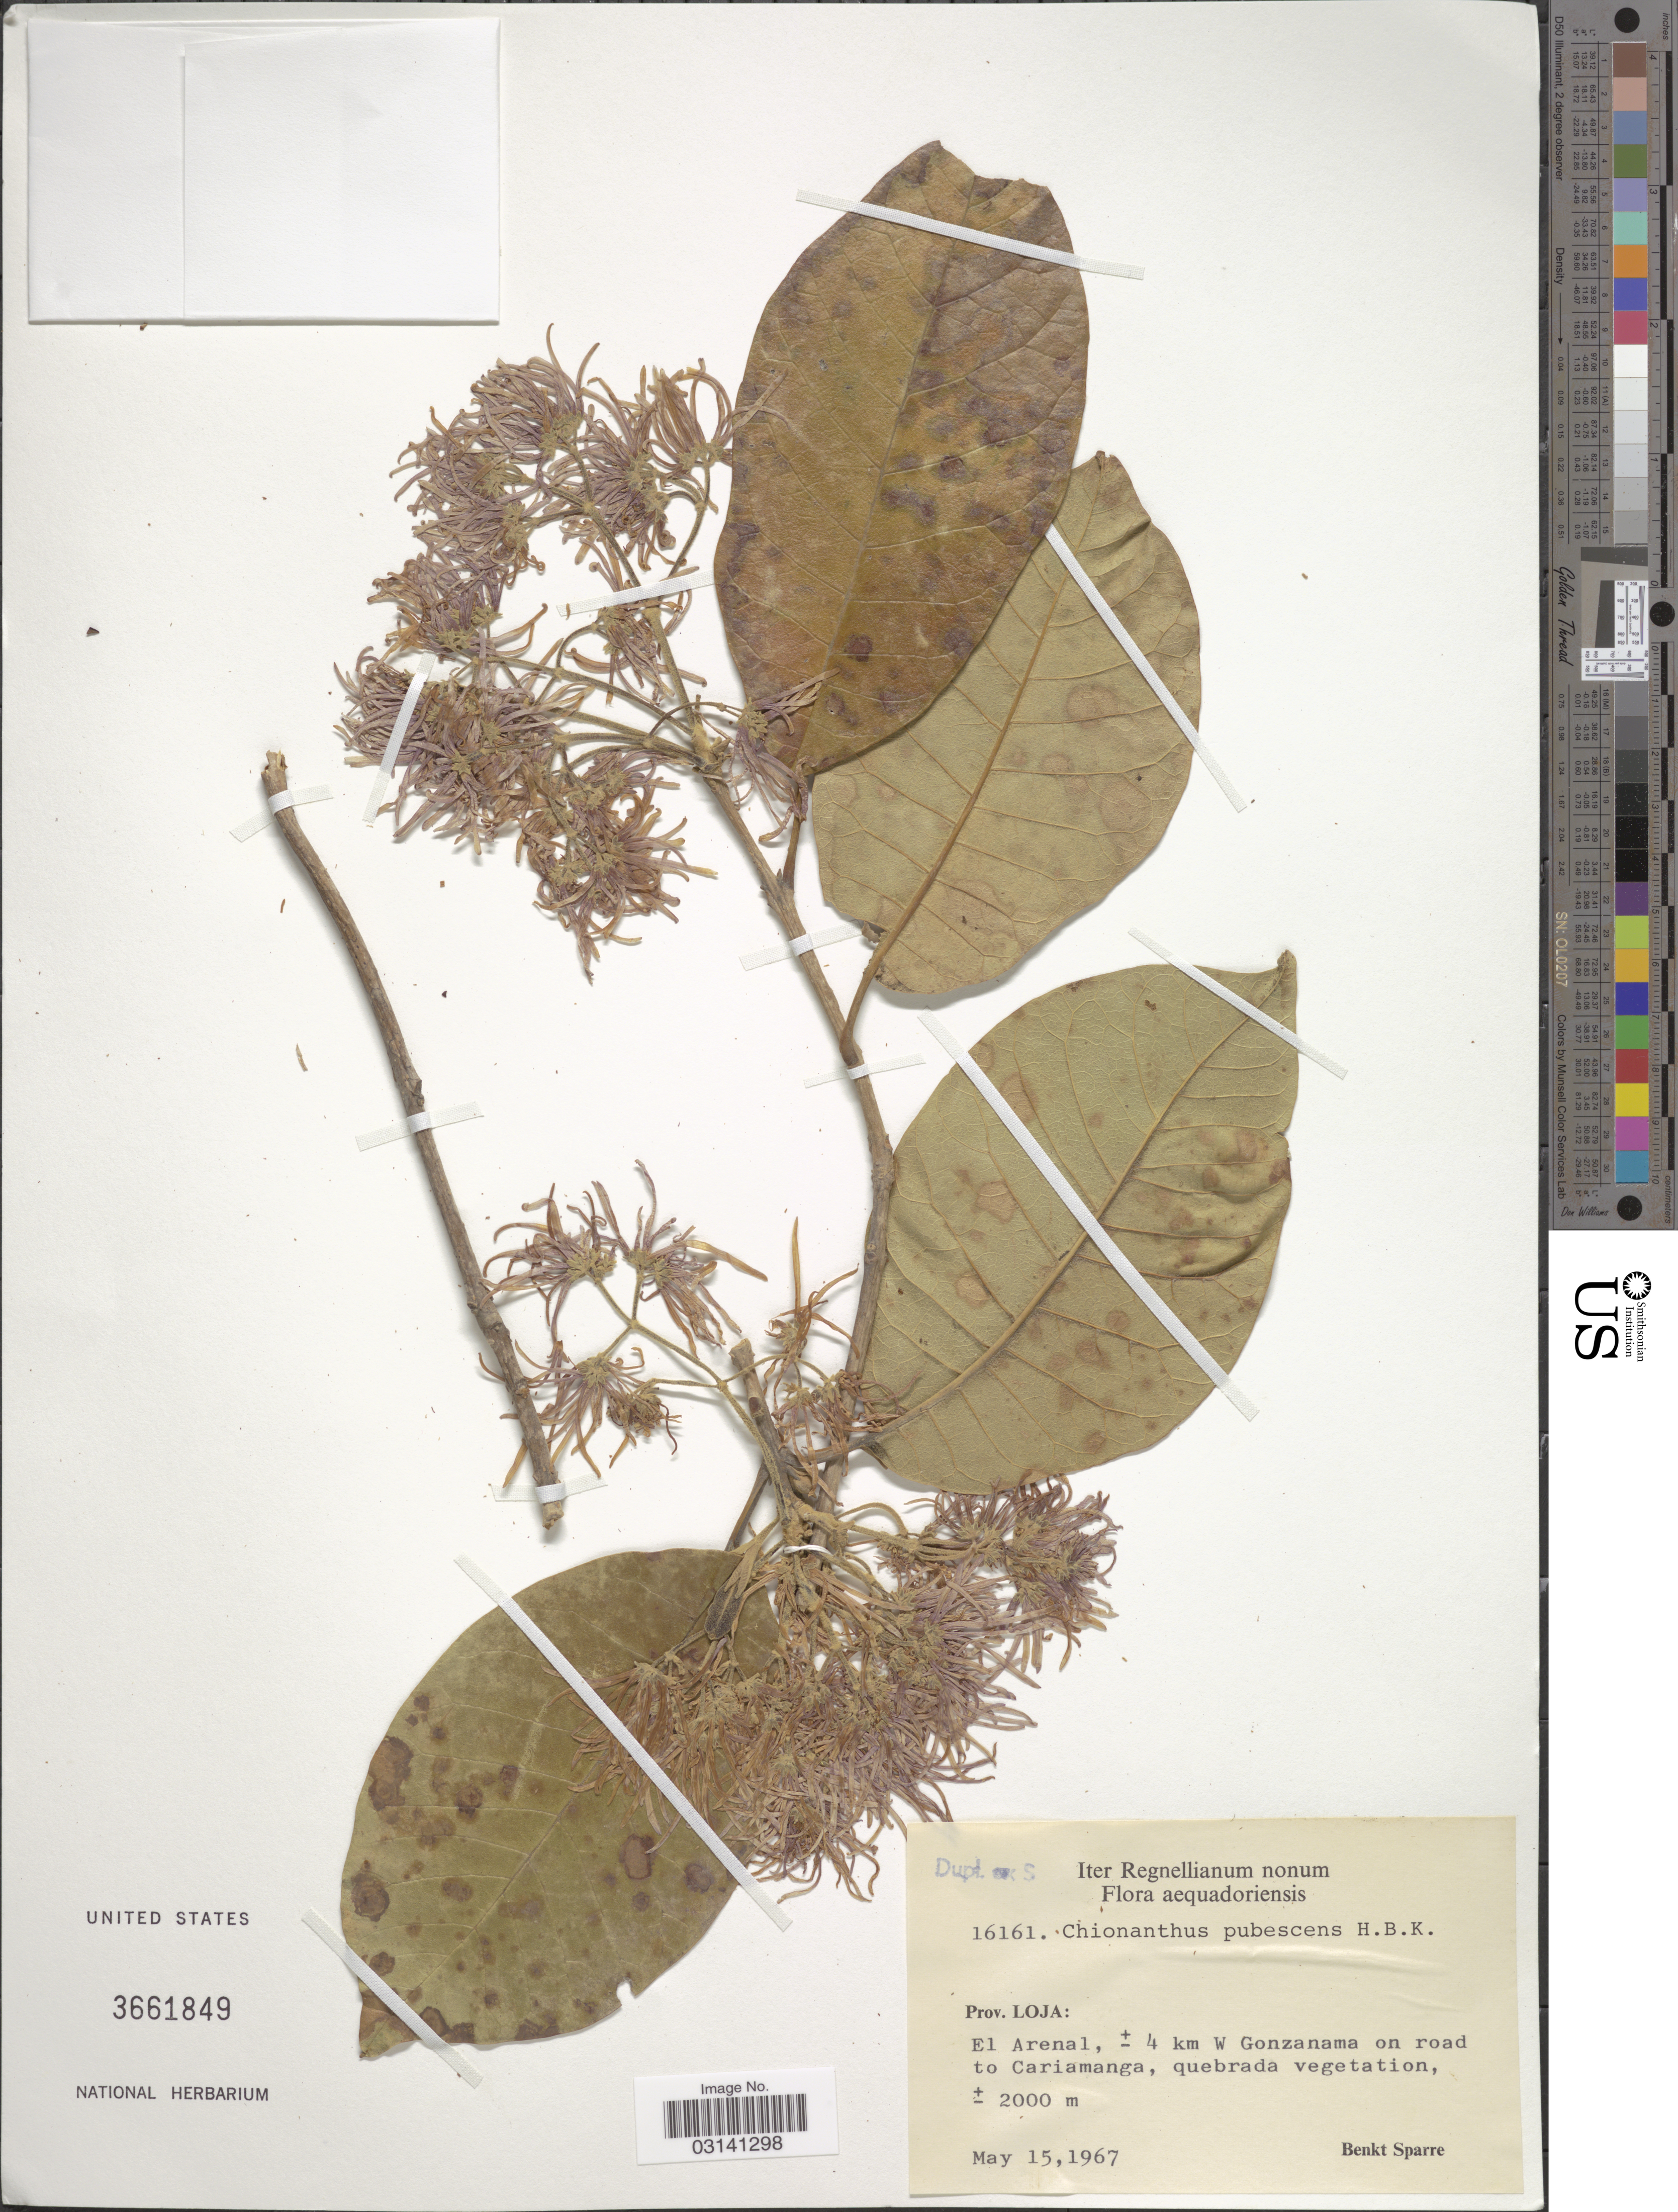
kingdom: Plantae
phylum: Tracheophyta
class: Magnoliopsida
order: Lamiales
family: Oleaceae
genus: Chionanthus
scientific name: Chionanthus pubescens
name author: Kunth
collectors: B. Sparre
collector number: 16161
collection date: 1967-05-15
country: Ecuador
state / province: Loja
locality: El Arenal, ± 4 km W Gonzanama on road to Cariamanga, quebrada vegetation.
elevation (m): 2000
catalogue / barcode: US 3661849